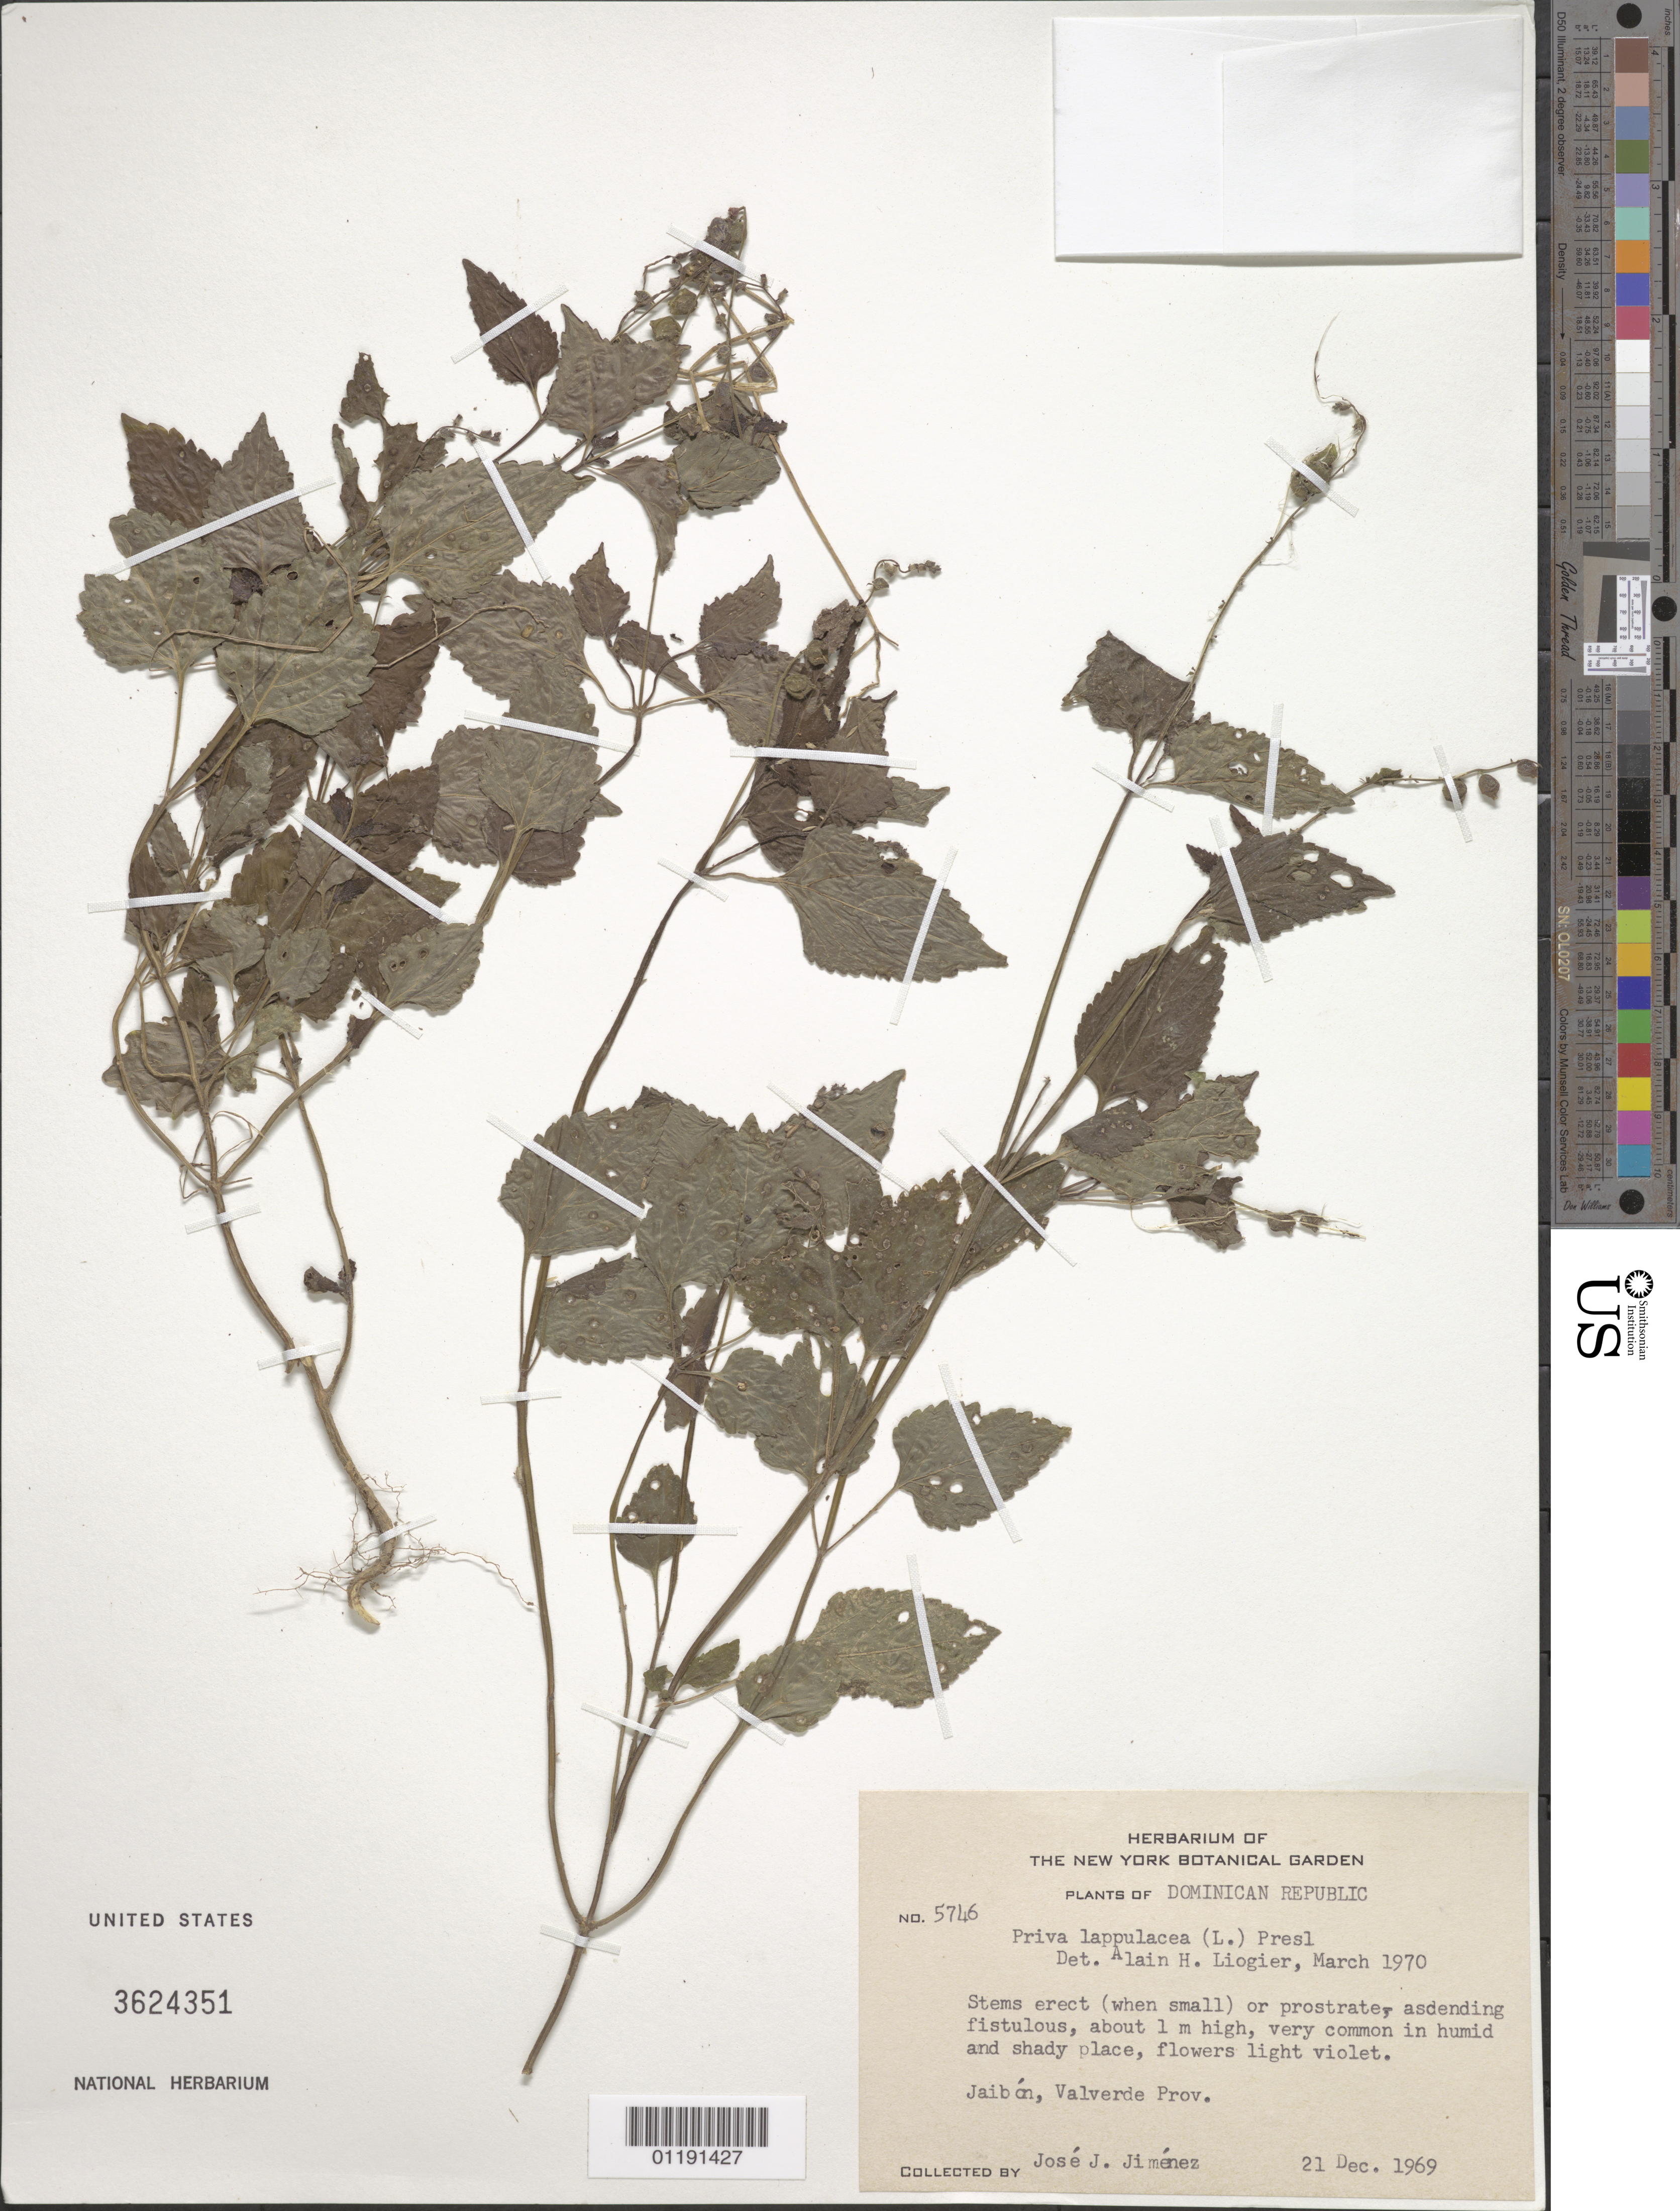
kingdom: Plantae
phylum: Tracheophyta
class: Magnoliopsida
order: Lamiales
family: Verbenaceae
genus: Priva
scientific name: Priva lappulacea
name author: (L.) Pers.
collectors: J. J. Jiménez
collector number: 5746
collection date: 1969-12-21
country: Dominican Republic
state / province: Valverde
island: Hispaniola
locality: Jaibón.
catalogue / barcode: US 3624351